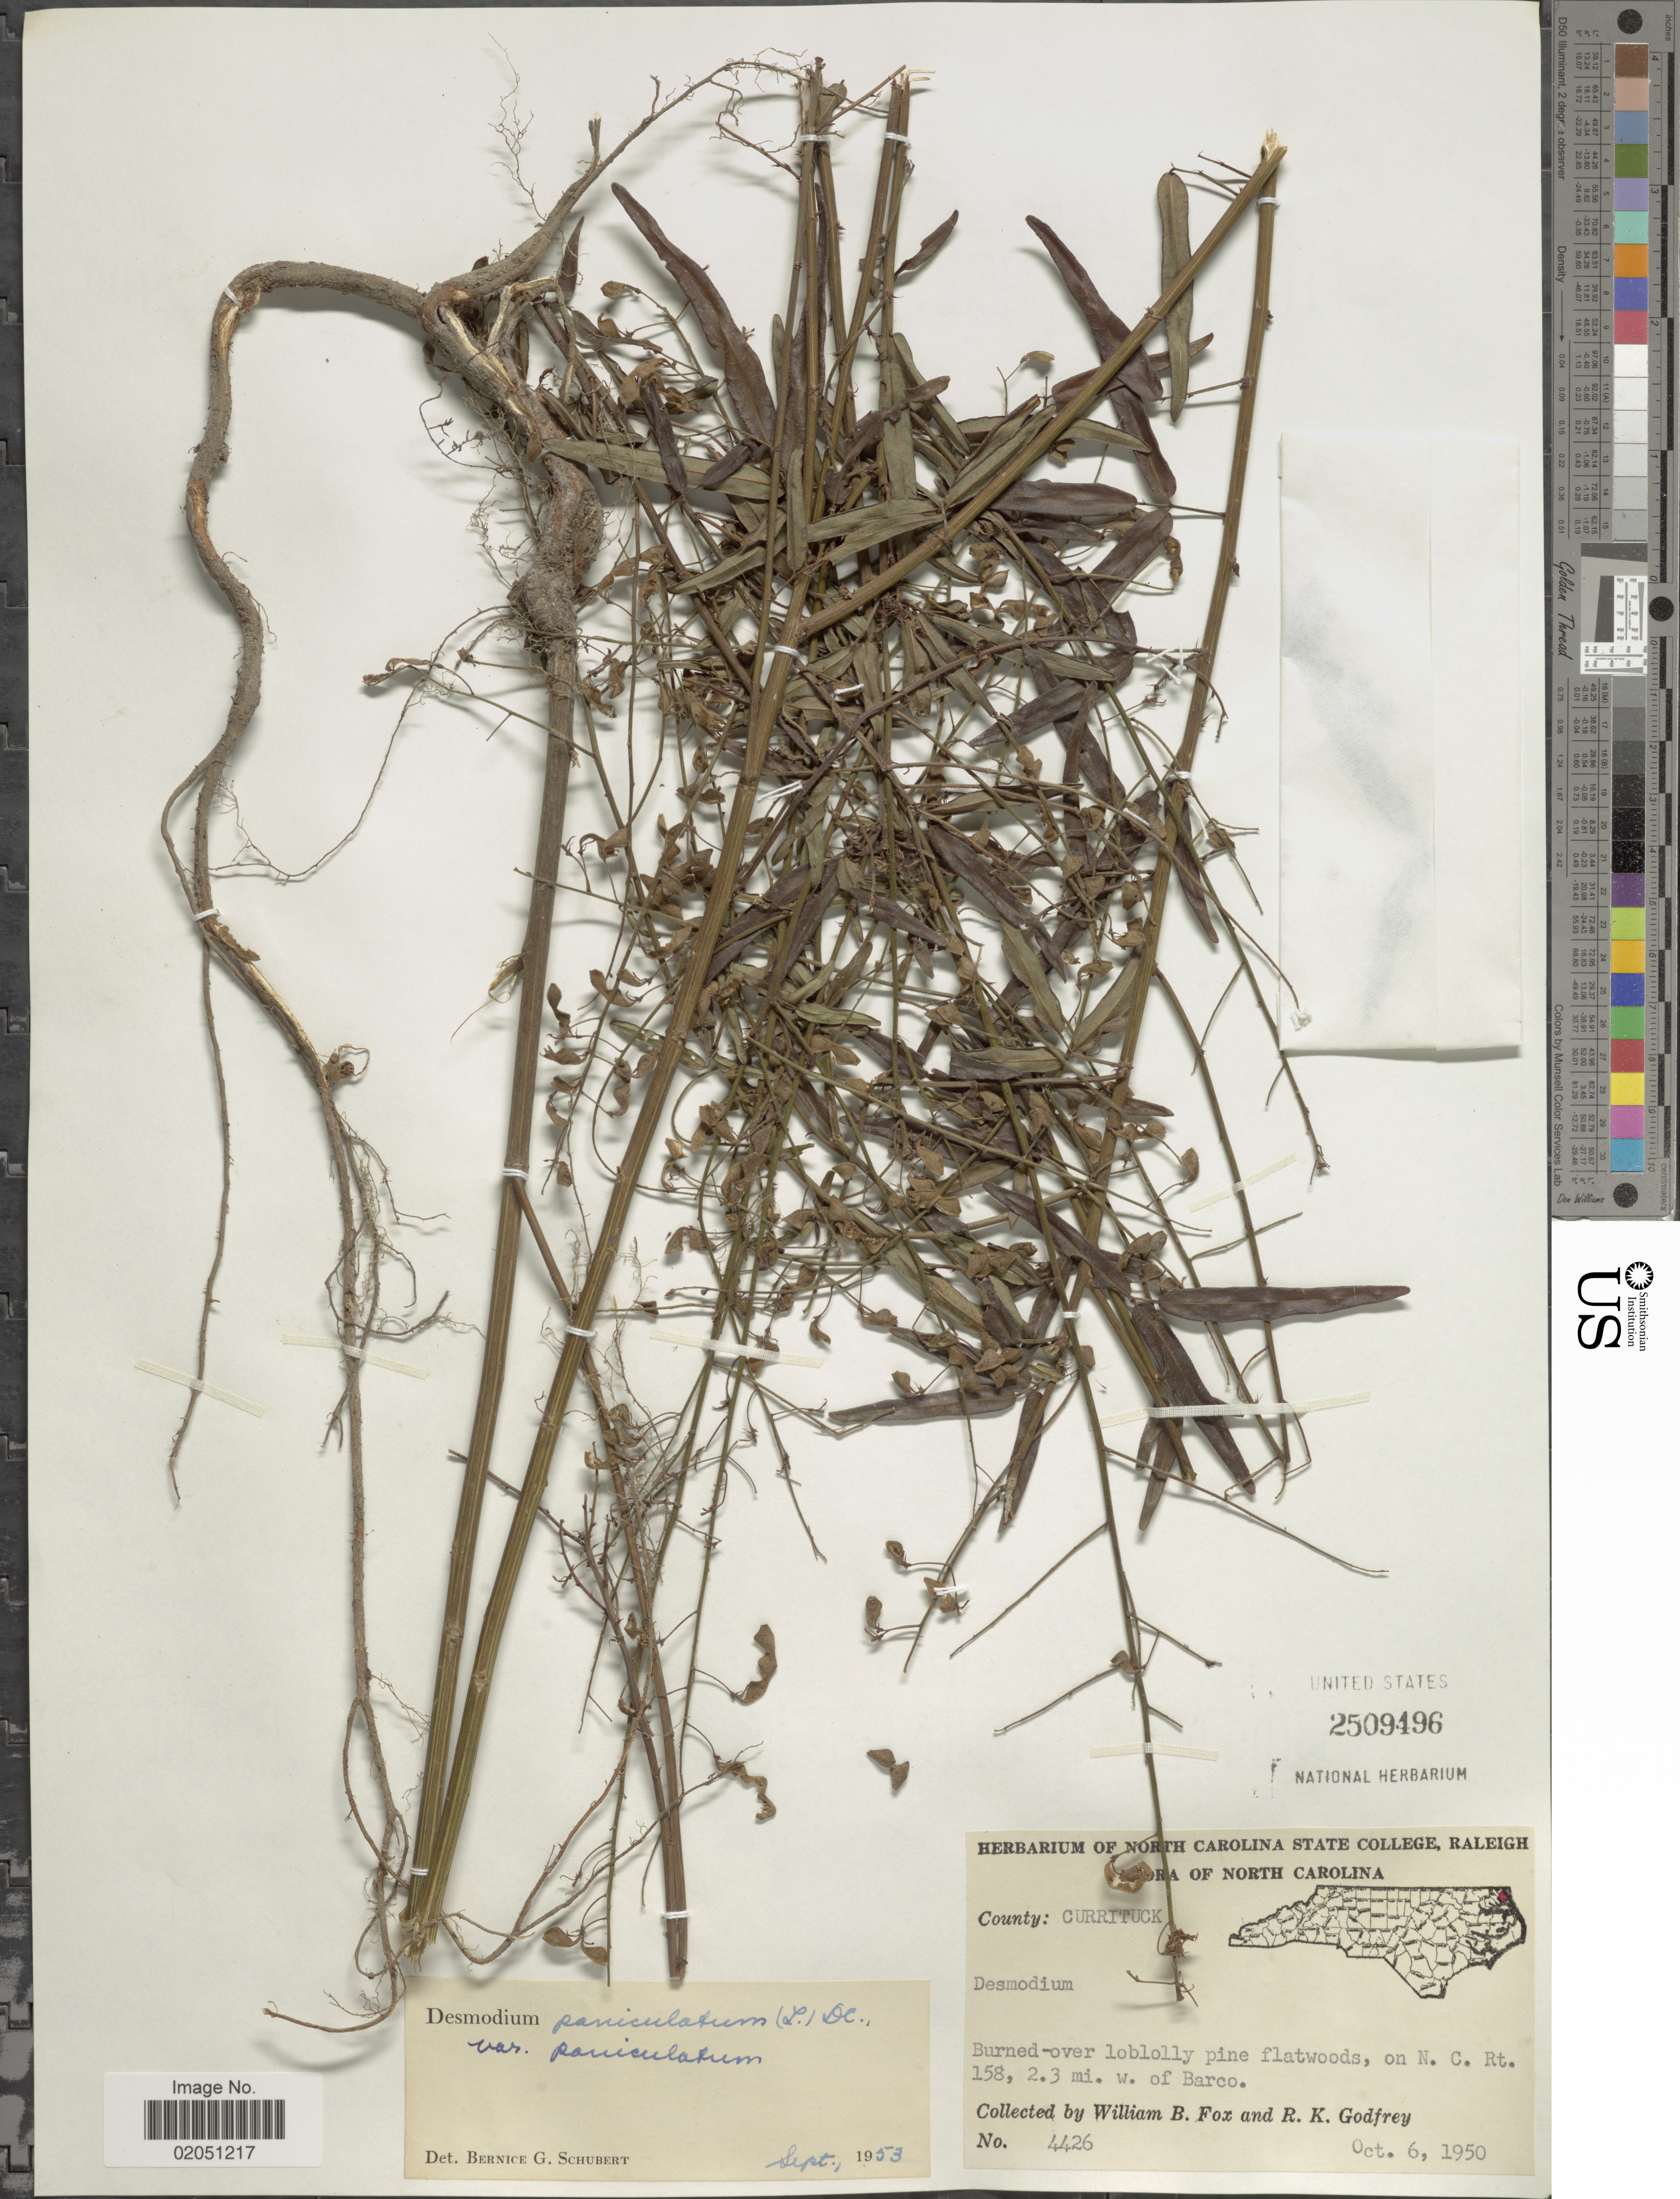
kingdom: Plantae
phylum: Tracheophyta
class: Magnoliopsida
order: Fabales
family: Fabaceae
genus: Desmodium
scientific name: Desmodium paniculatum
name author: (L.) DC.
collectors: W. B. Fox & R. K. Godfrey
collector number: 4426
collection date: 1950-10-06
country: United States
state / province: North Carolina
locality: County: Currituck, Burned-over loblolly pine flatwoods, on N.C Rt 158, 2.3 mi w of Barco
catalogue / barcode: US 2509496